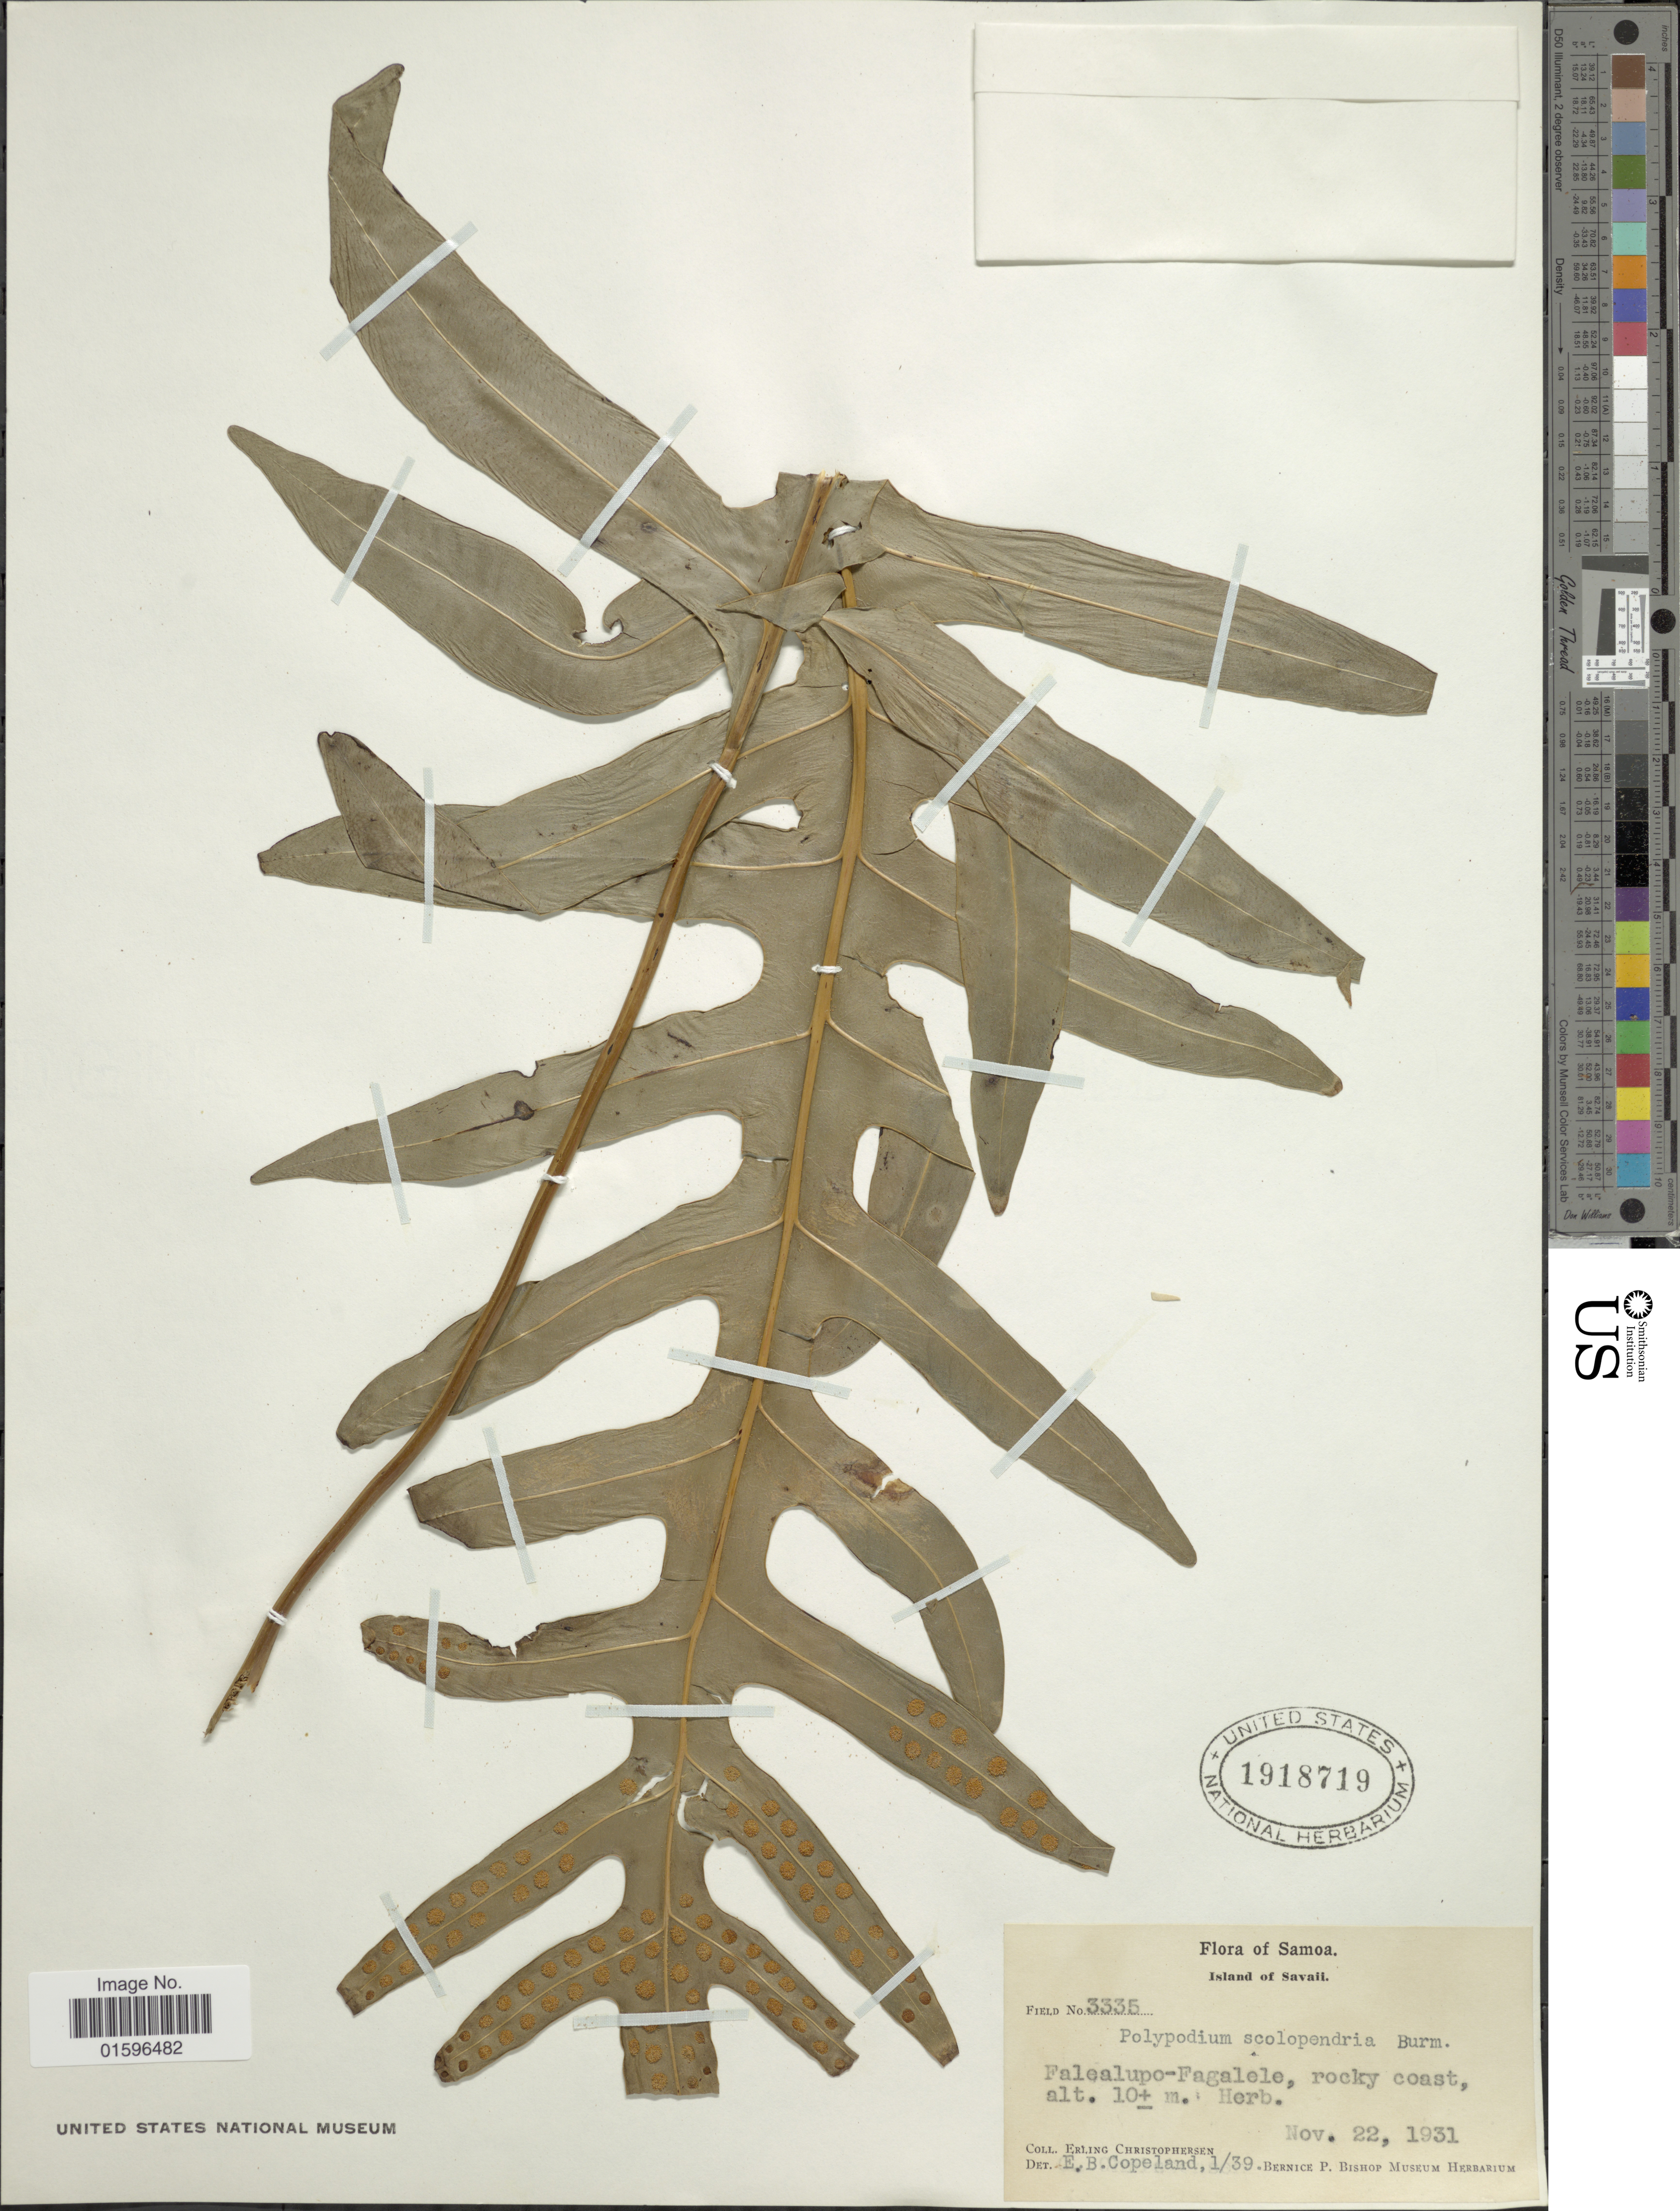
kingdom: Plantae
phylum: Tracheophyta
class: Polypodiopsida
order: Polypodiales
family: Polypodiaceae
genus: Polypodium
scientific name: Polypodium scolopendria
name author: Burm. f.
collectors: E. Christophersen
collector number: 3335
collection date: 1931-11-22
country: Samoa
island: Savai'i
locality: Samoa, Island of Savaii, Falealupo-Fagalele, rocky coast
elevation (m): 10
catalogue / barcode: US 1918719